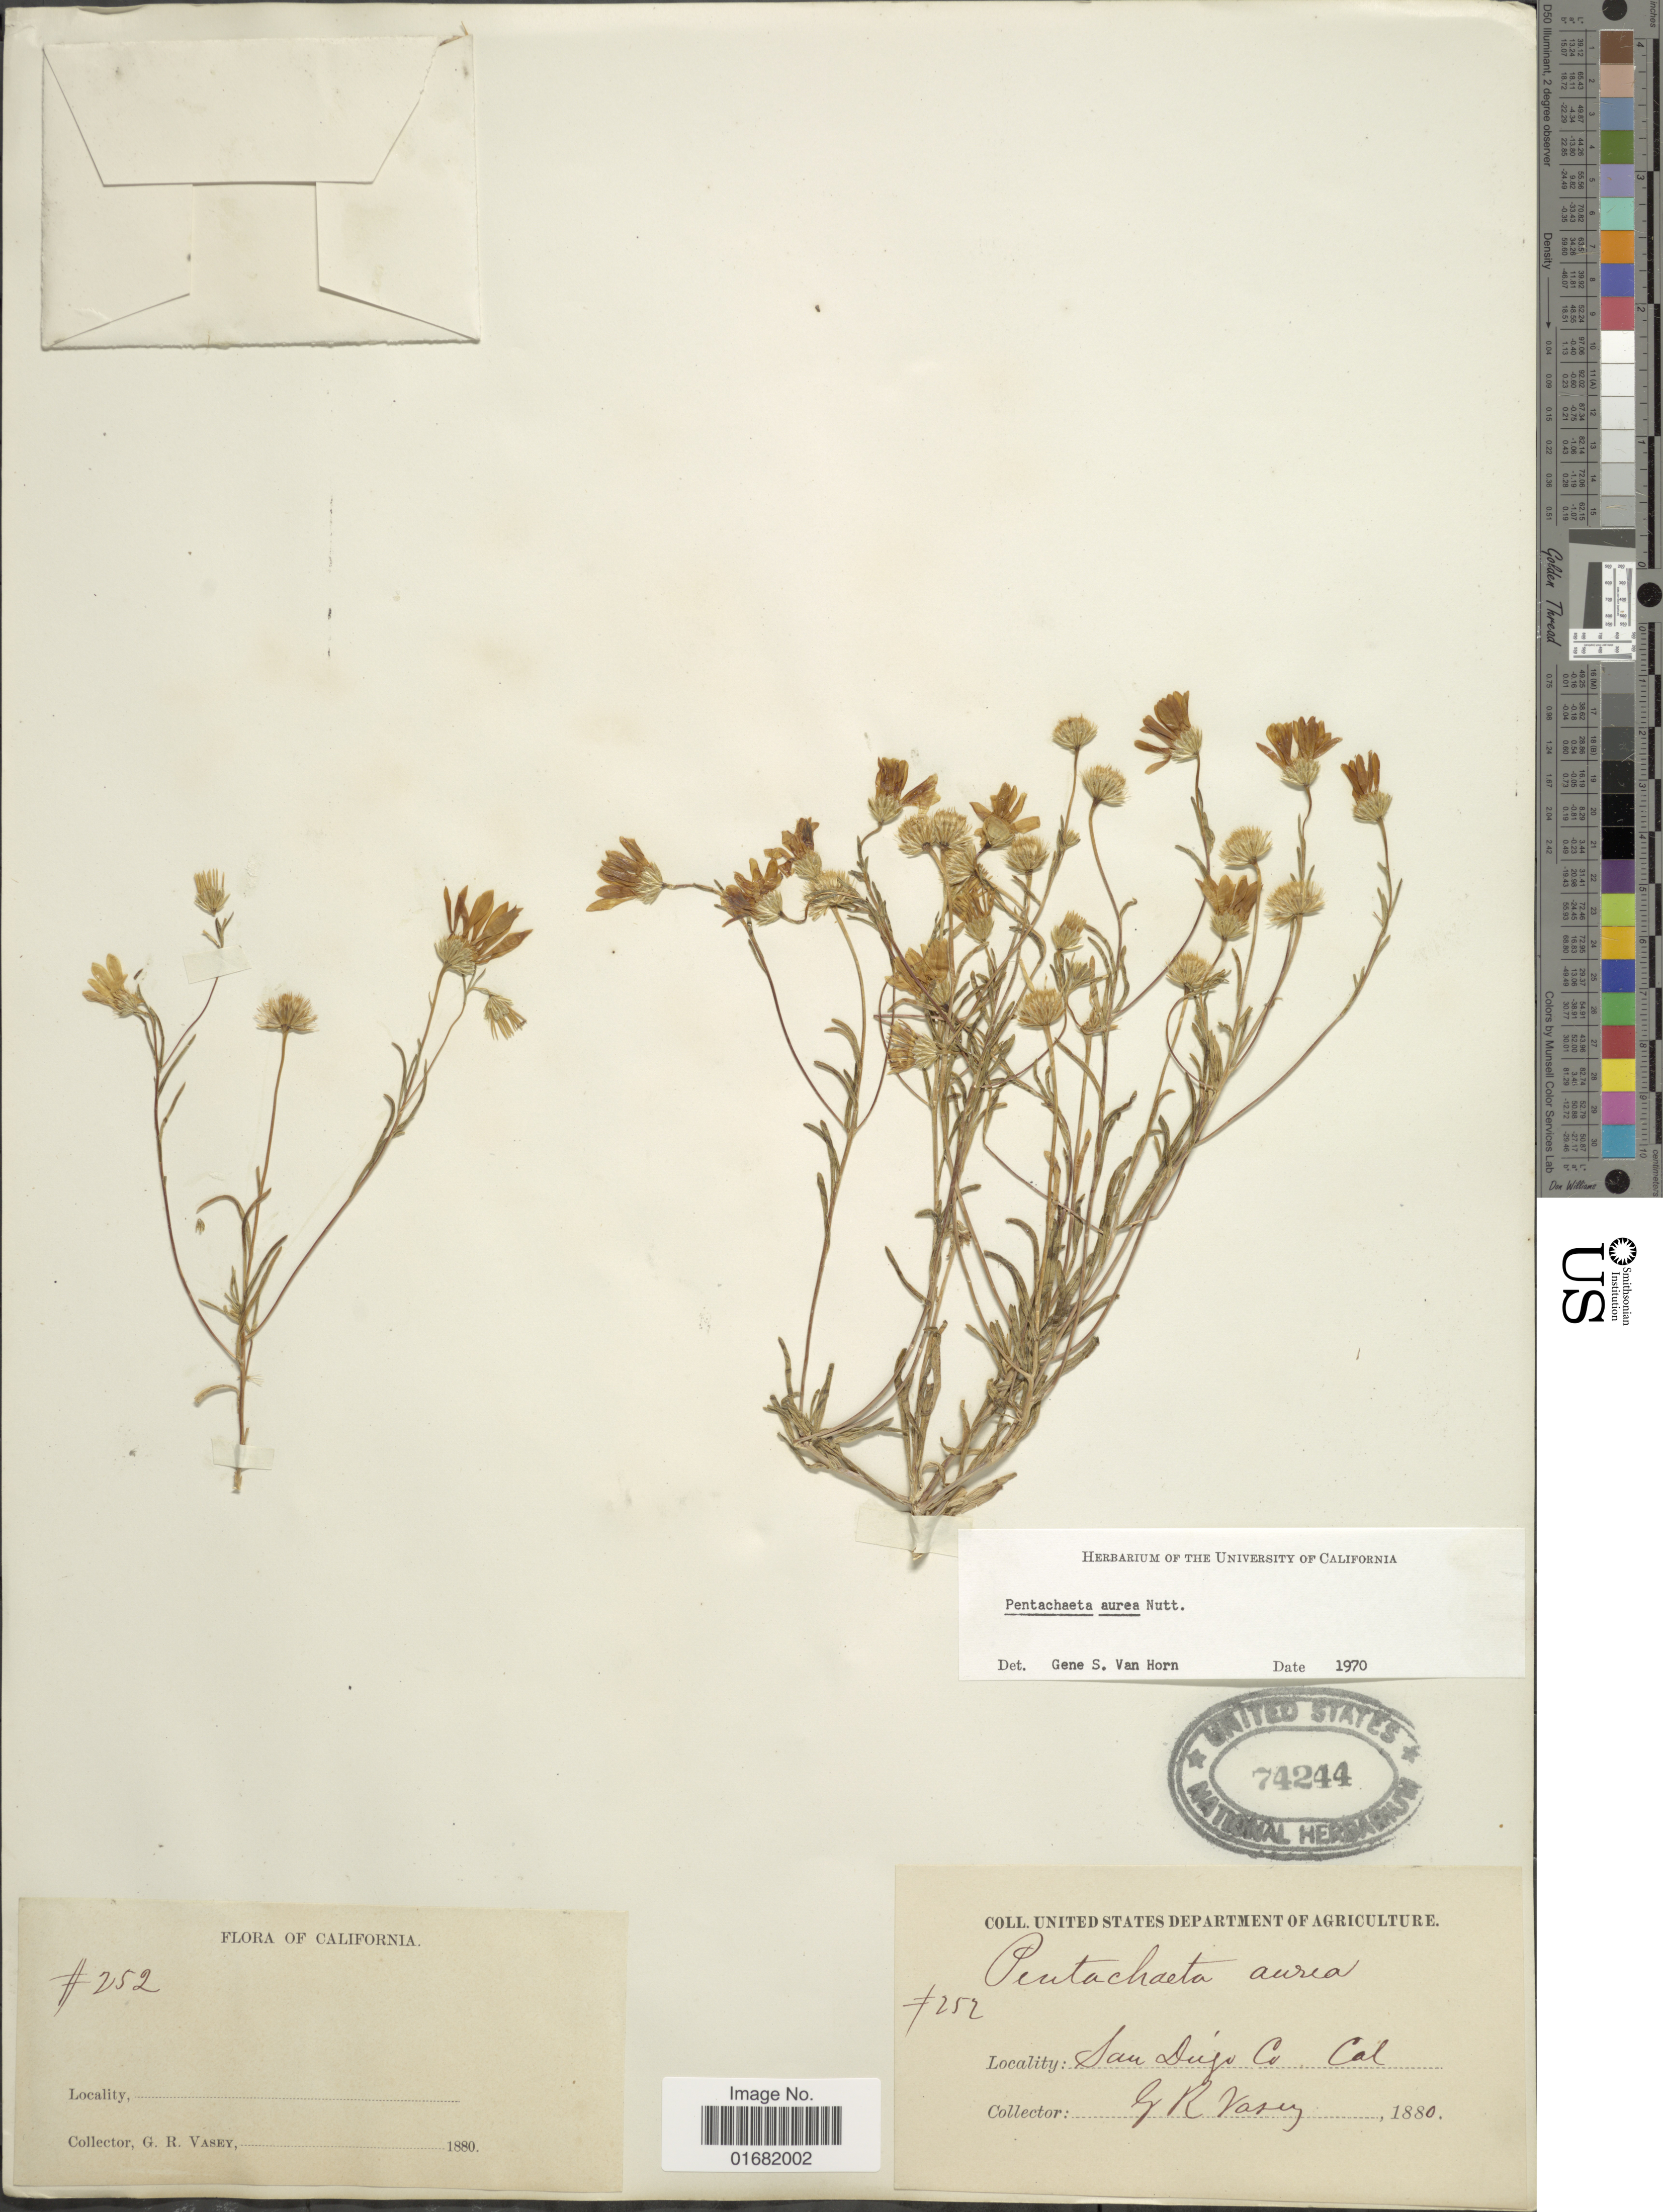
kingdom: Plantae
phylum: Tracheophyta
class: Magnoliopsida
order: Asterales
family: Asteraceae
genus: Pentachaeta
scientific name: Pentachaeta aurea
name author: Nutt.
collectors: G. R. Vasey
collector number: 252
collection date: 1880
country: United States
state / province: California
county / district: San Diego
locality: San Diego Co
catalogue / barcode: US 74244